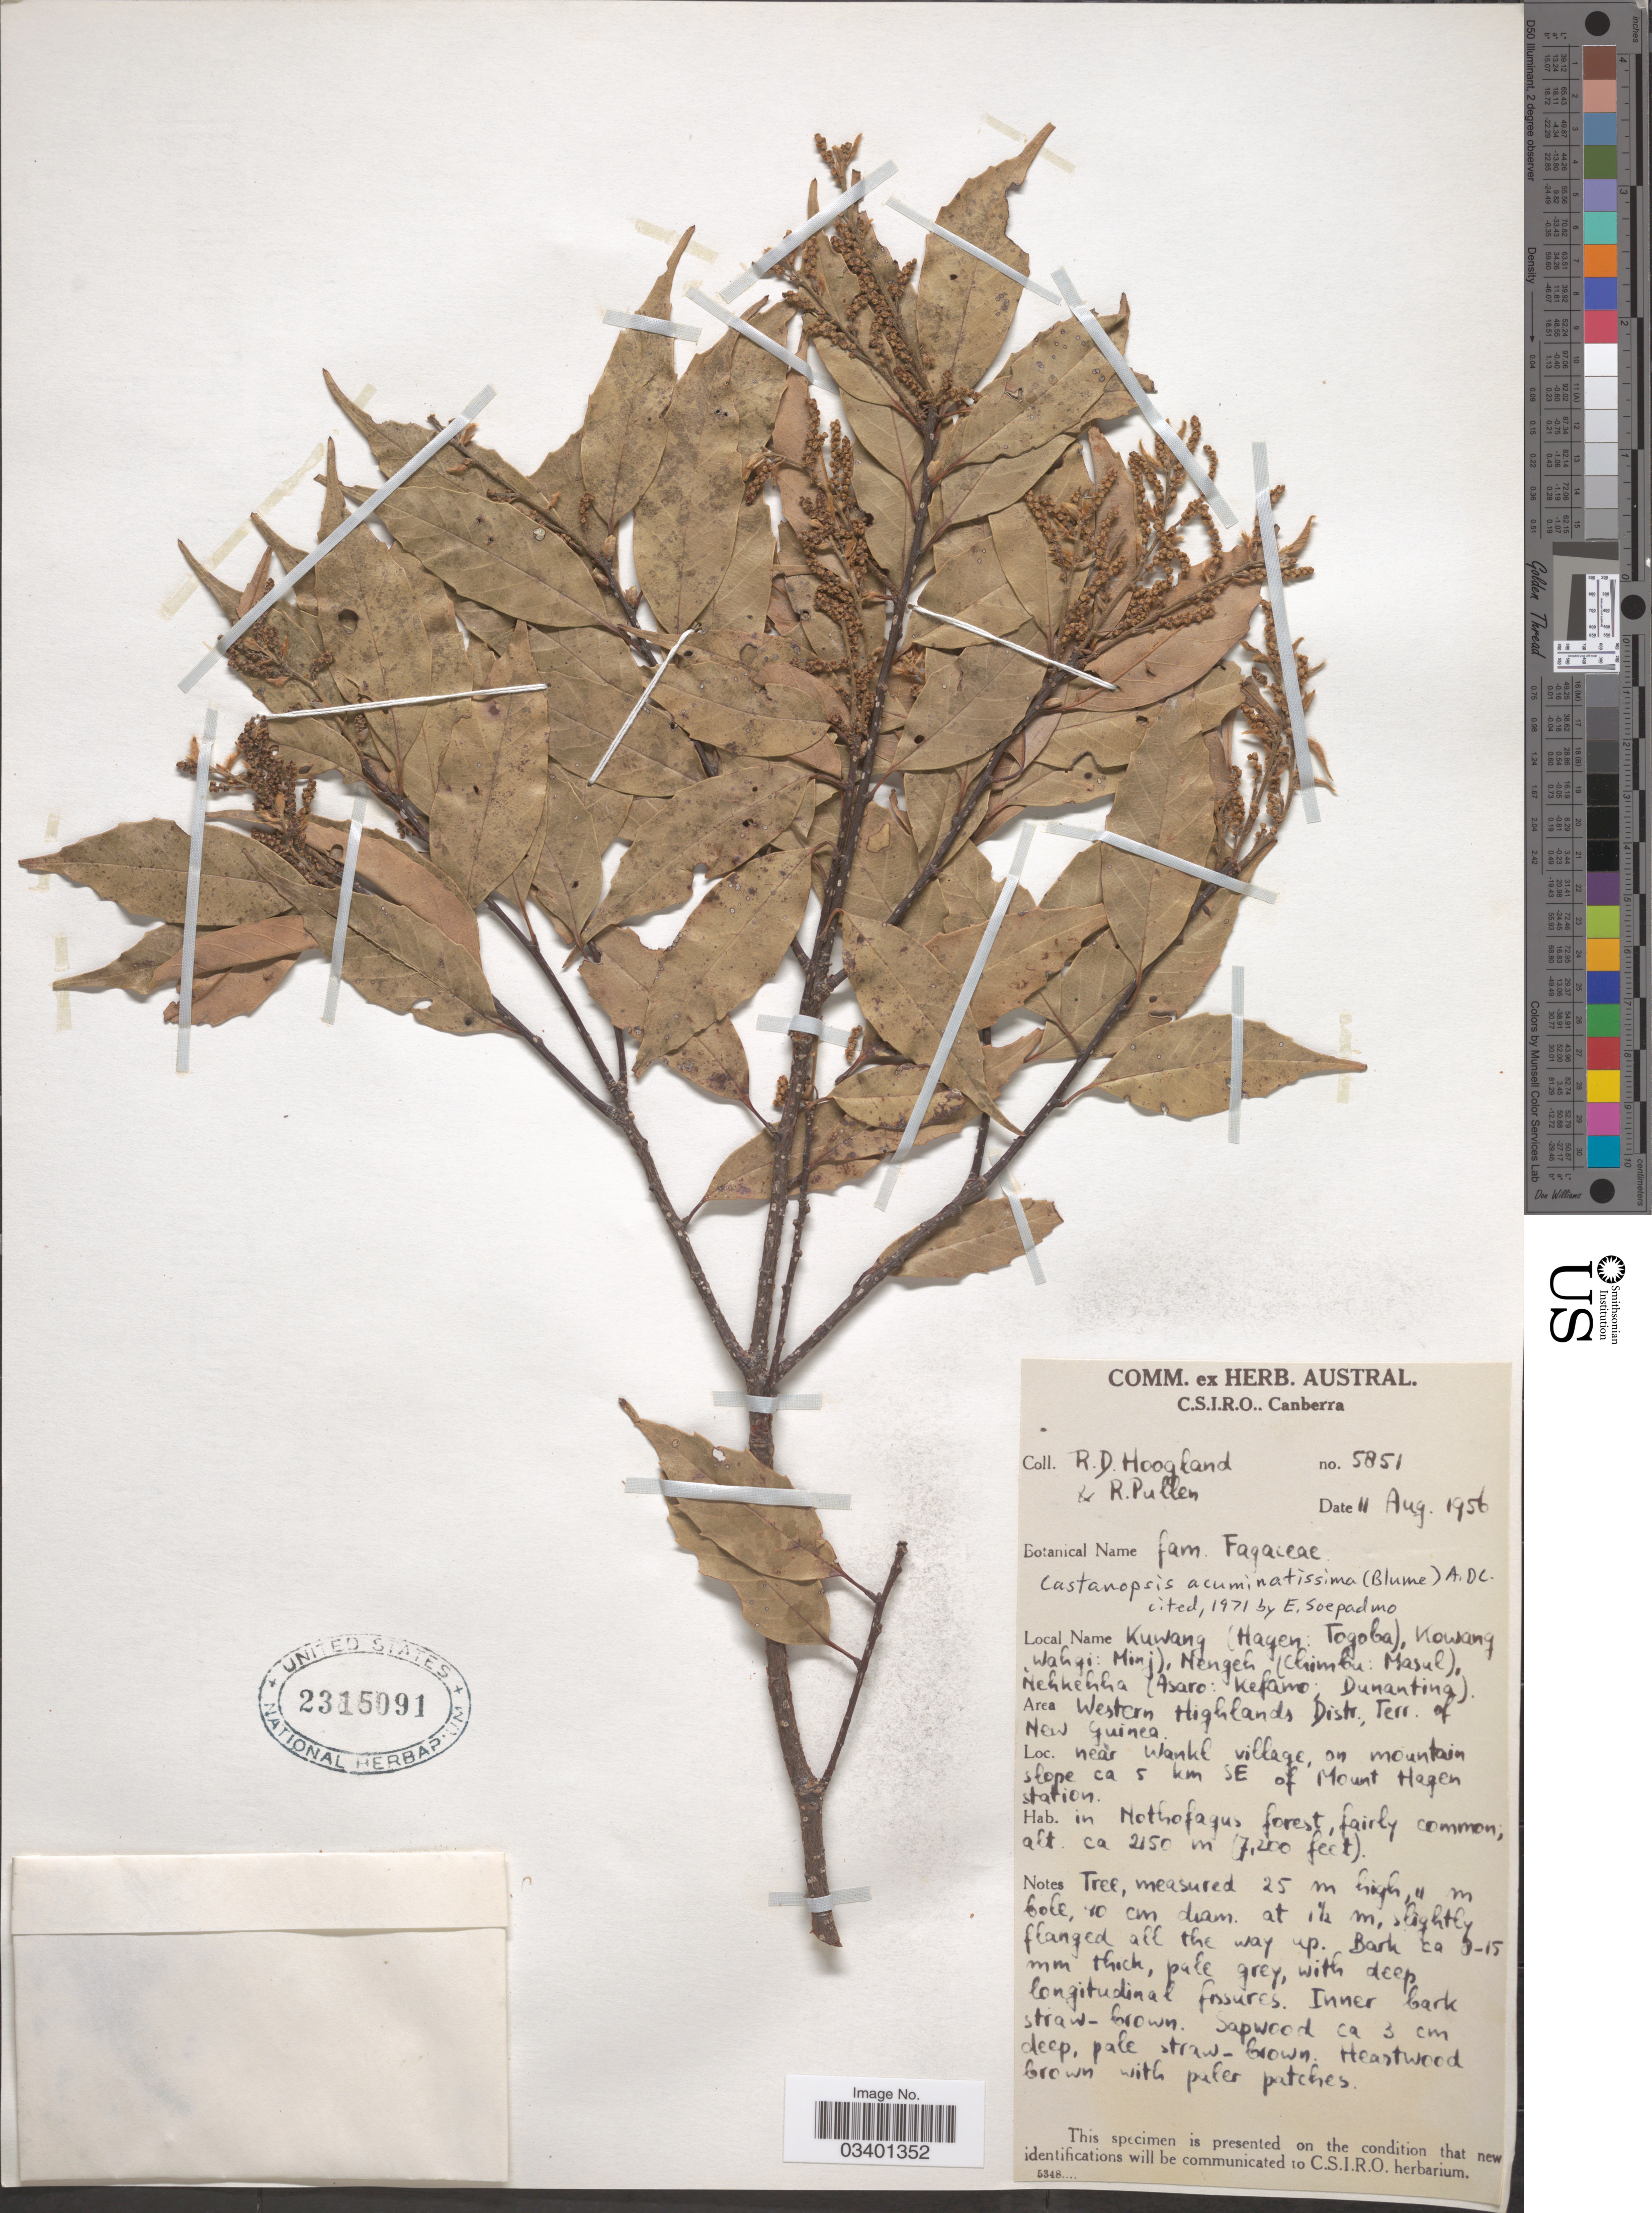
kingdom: Plantae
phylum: Tracheophyta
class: Magnoliopsida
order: Fagales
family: Fagaceae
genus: Castanopsis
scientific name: Castanopsis acuminatissima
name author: (Blume) A. DC.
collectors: R. D. Hoogland & R. Pullen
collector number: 5851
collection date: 1956-08-11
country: Papua New Guinea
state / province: Western Highlands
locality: Area Western Highlands Distr., Terr. of New Guinea. Near Wankl village, on mountain slope ca 5 km SE of Mount Hagen station.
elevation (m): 2150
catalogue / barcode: US 2315091